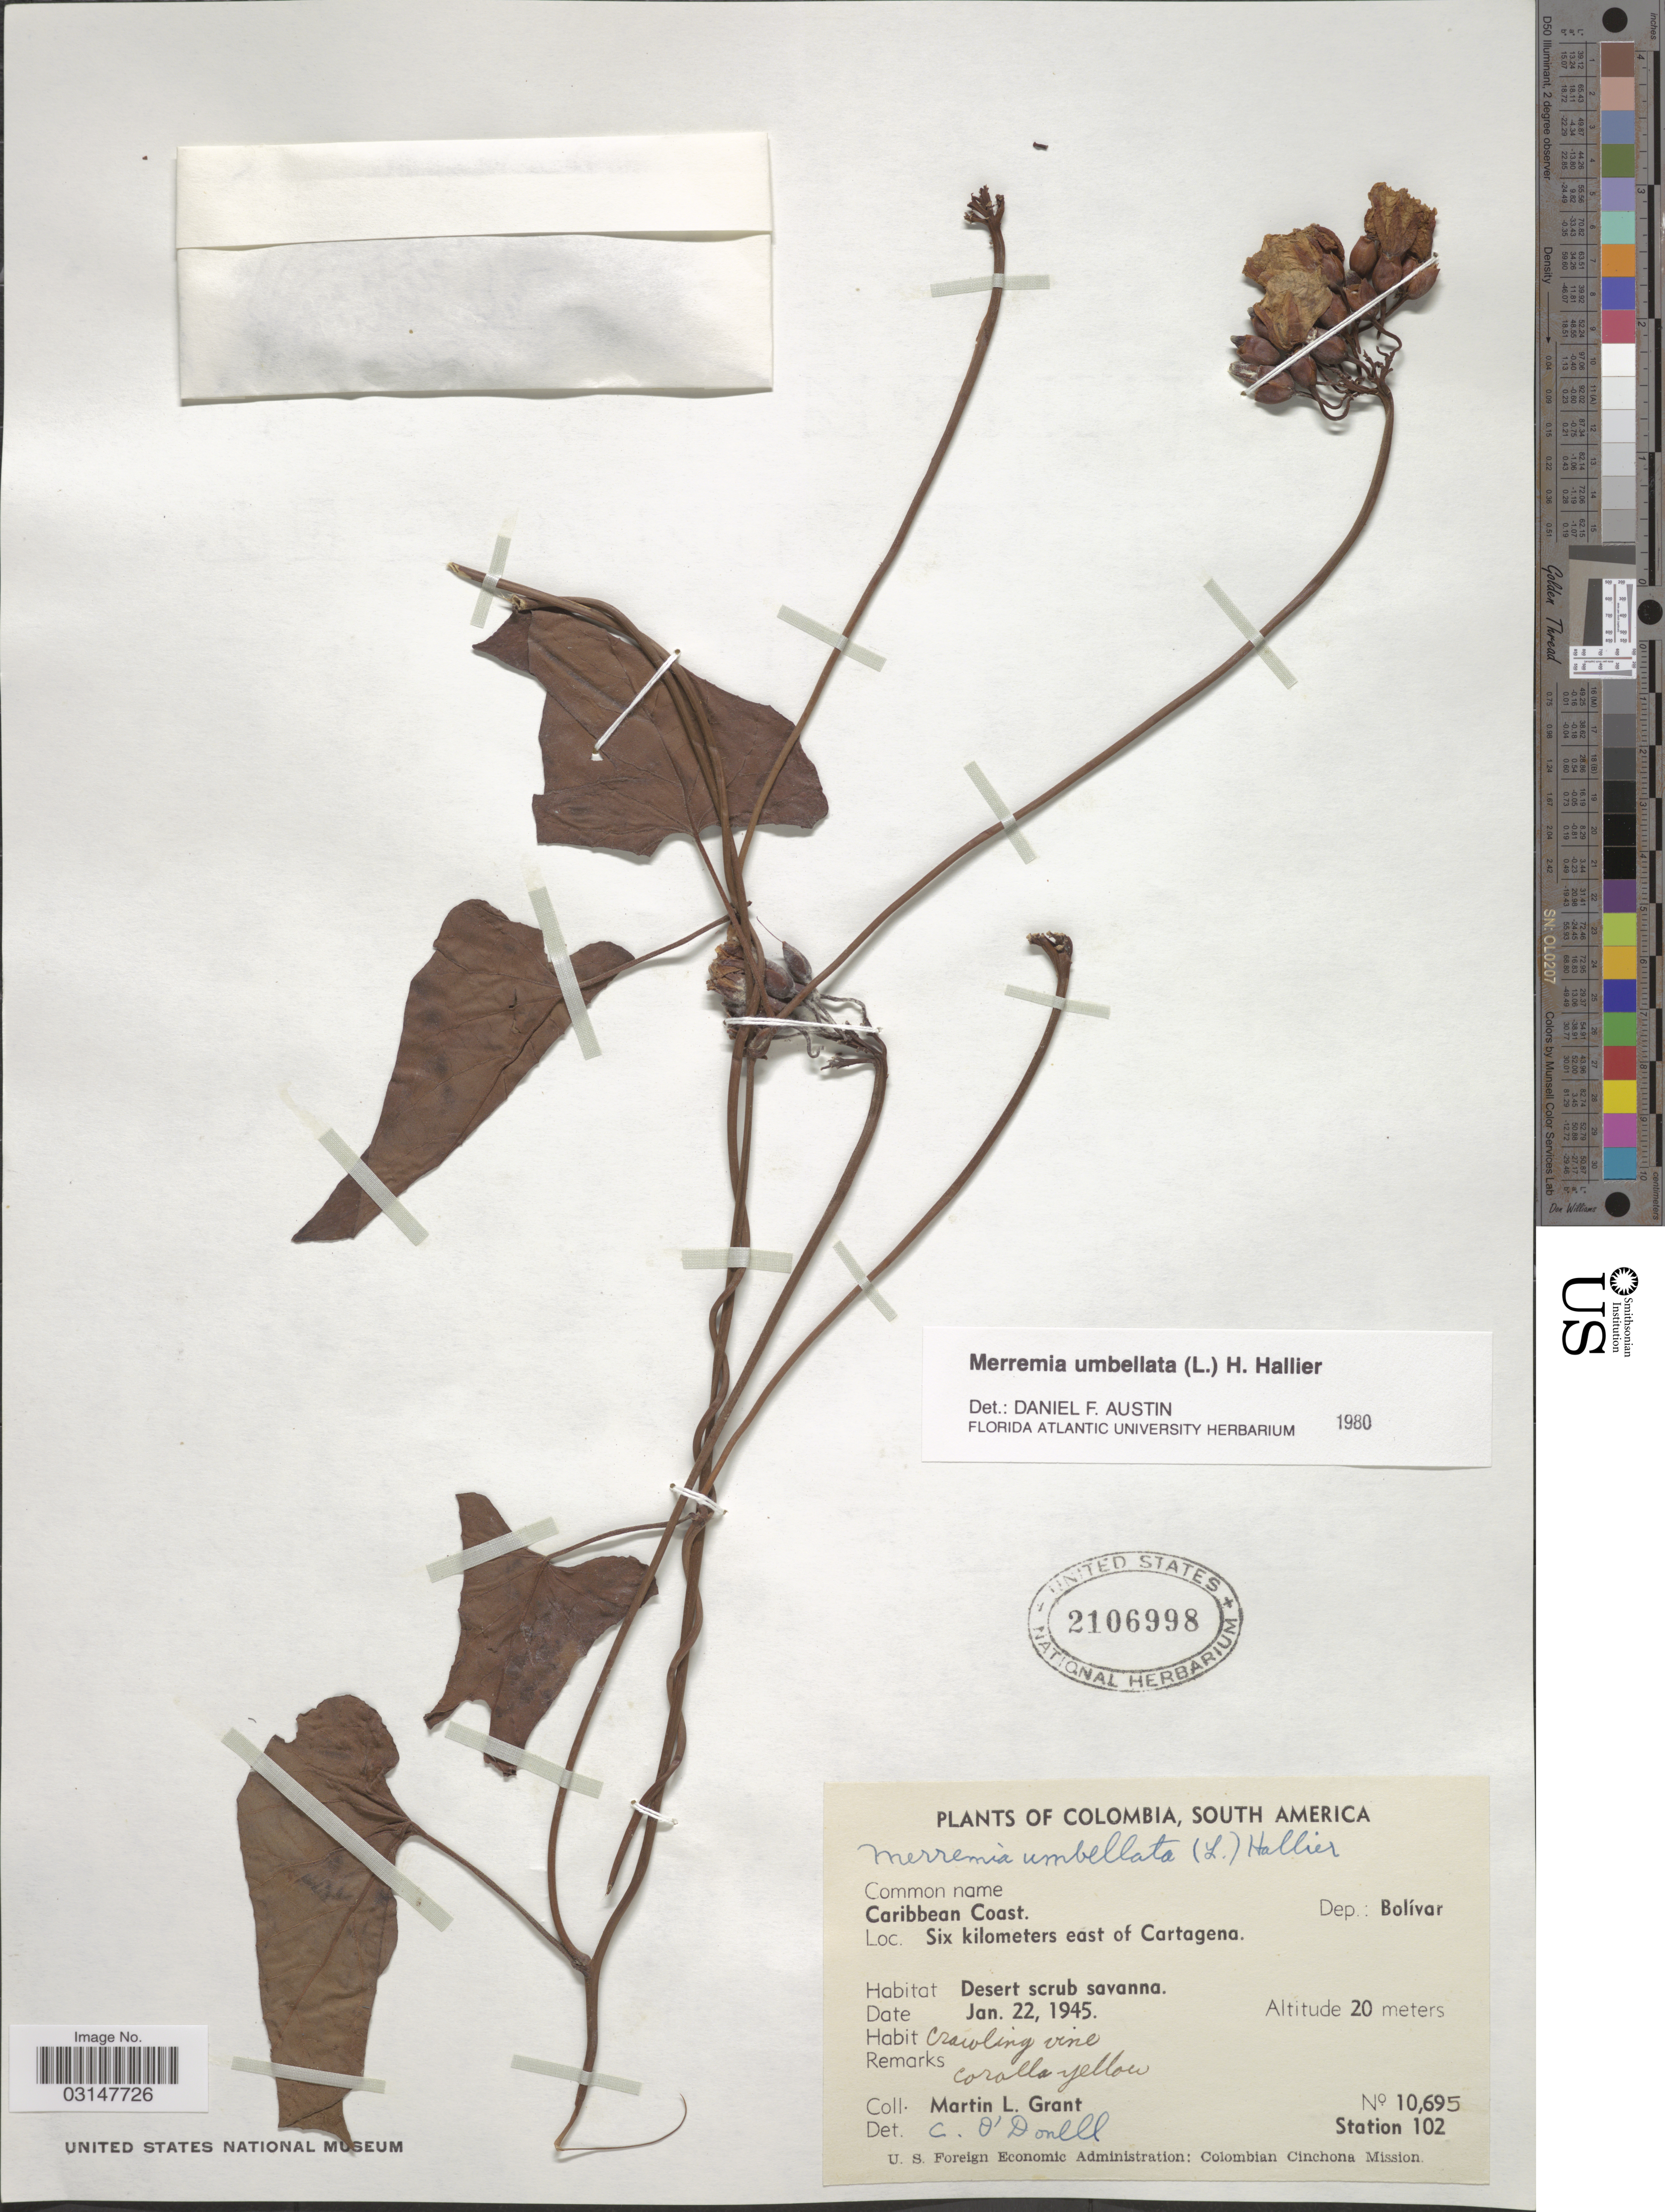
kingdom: Plantae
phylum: Tracheophyta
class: Magnoliopsida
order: Solanales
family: Convolvulaceae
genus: Camonea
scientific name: Camonea umbellata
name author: (L.) A. R. Simões & Staples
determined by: Strong, Mark T., (BOT), Smithsonian Institution - National Museum of Natural History (UNITED STATES)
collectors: M. L. Grant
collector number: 10695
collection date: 1945-01-22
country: Colombia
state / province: Bolívar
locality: Caribbean Coast. Dep.: Bolívar. Six kilometers east of Cartagena. Station 102.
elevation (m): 20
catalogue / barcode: US 2106998